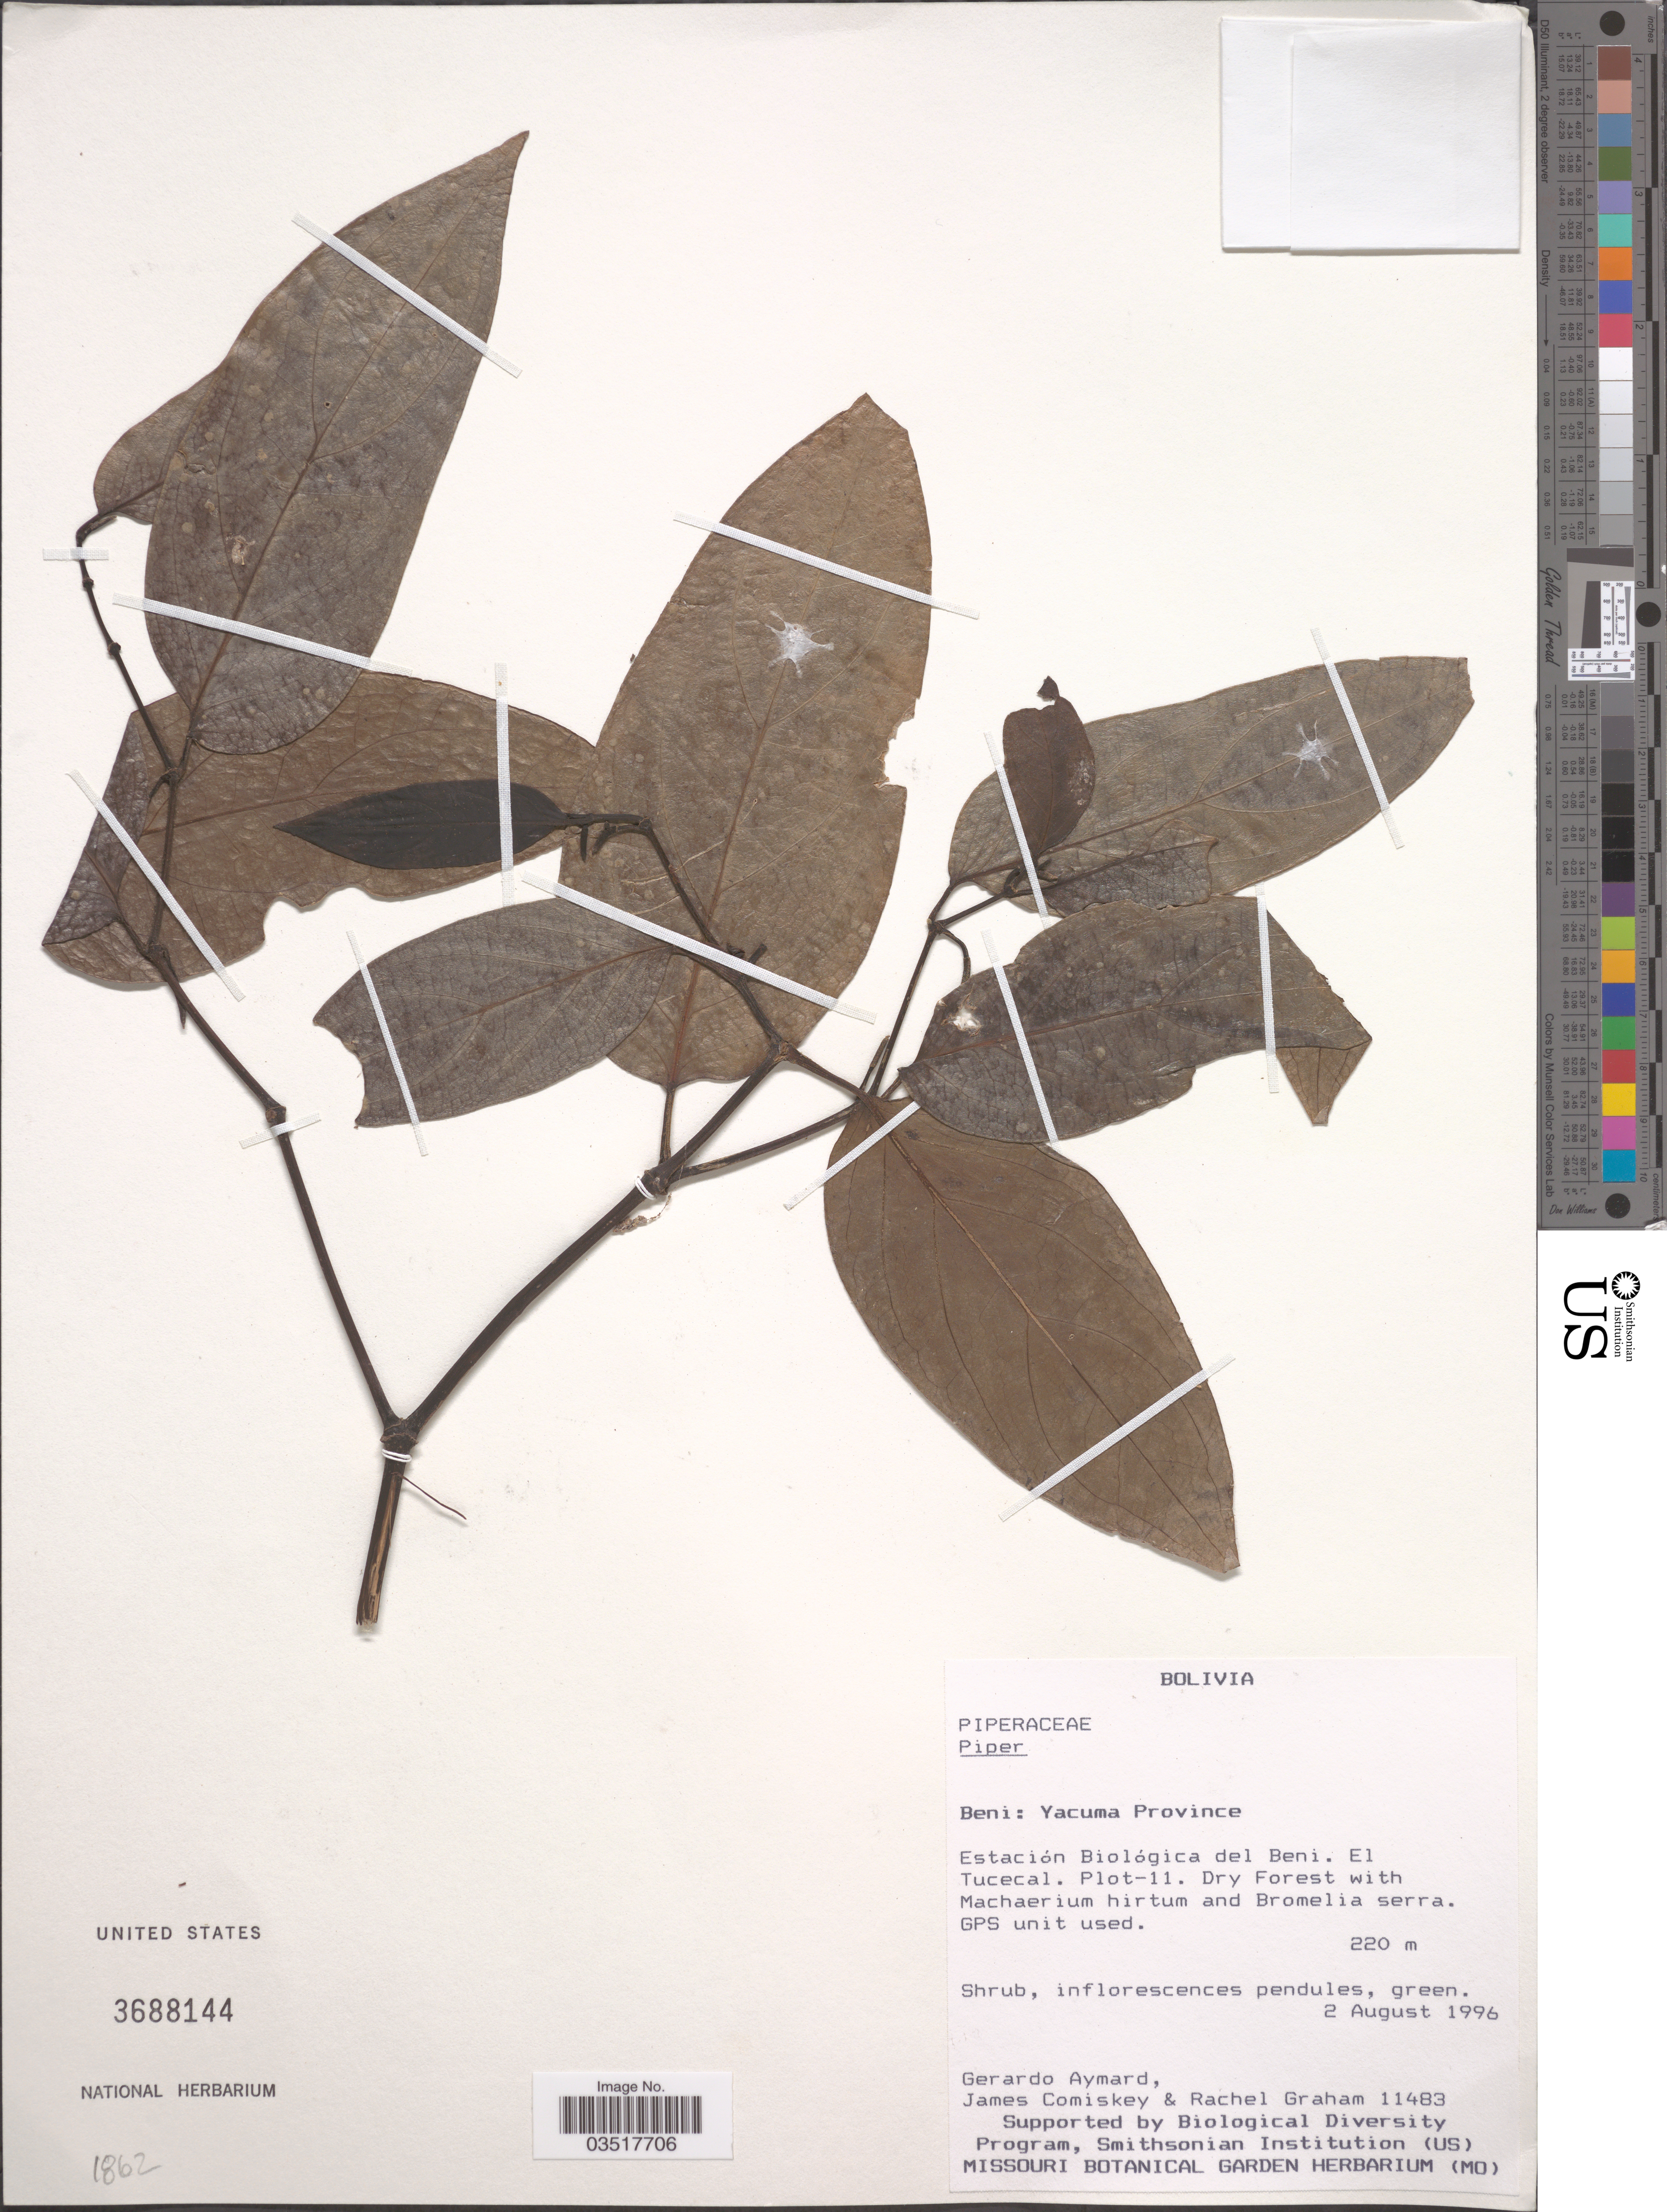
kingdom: Plantae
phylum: Tracheophyta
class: Magnoliopsida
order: Piperales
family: Piperaceae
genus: Piper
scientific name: Piper sp.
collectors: G. A. Aymard, J. A. Comiskey & R. Graham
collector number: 11483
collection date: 1996-08-02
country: Bolivia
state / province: Beni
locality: Yacuma Province. Estación Biológica del Beni. El Tucecal. Plot-11.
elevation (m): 220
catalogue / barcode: US 3688144